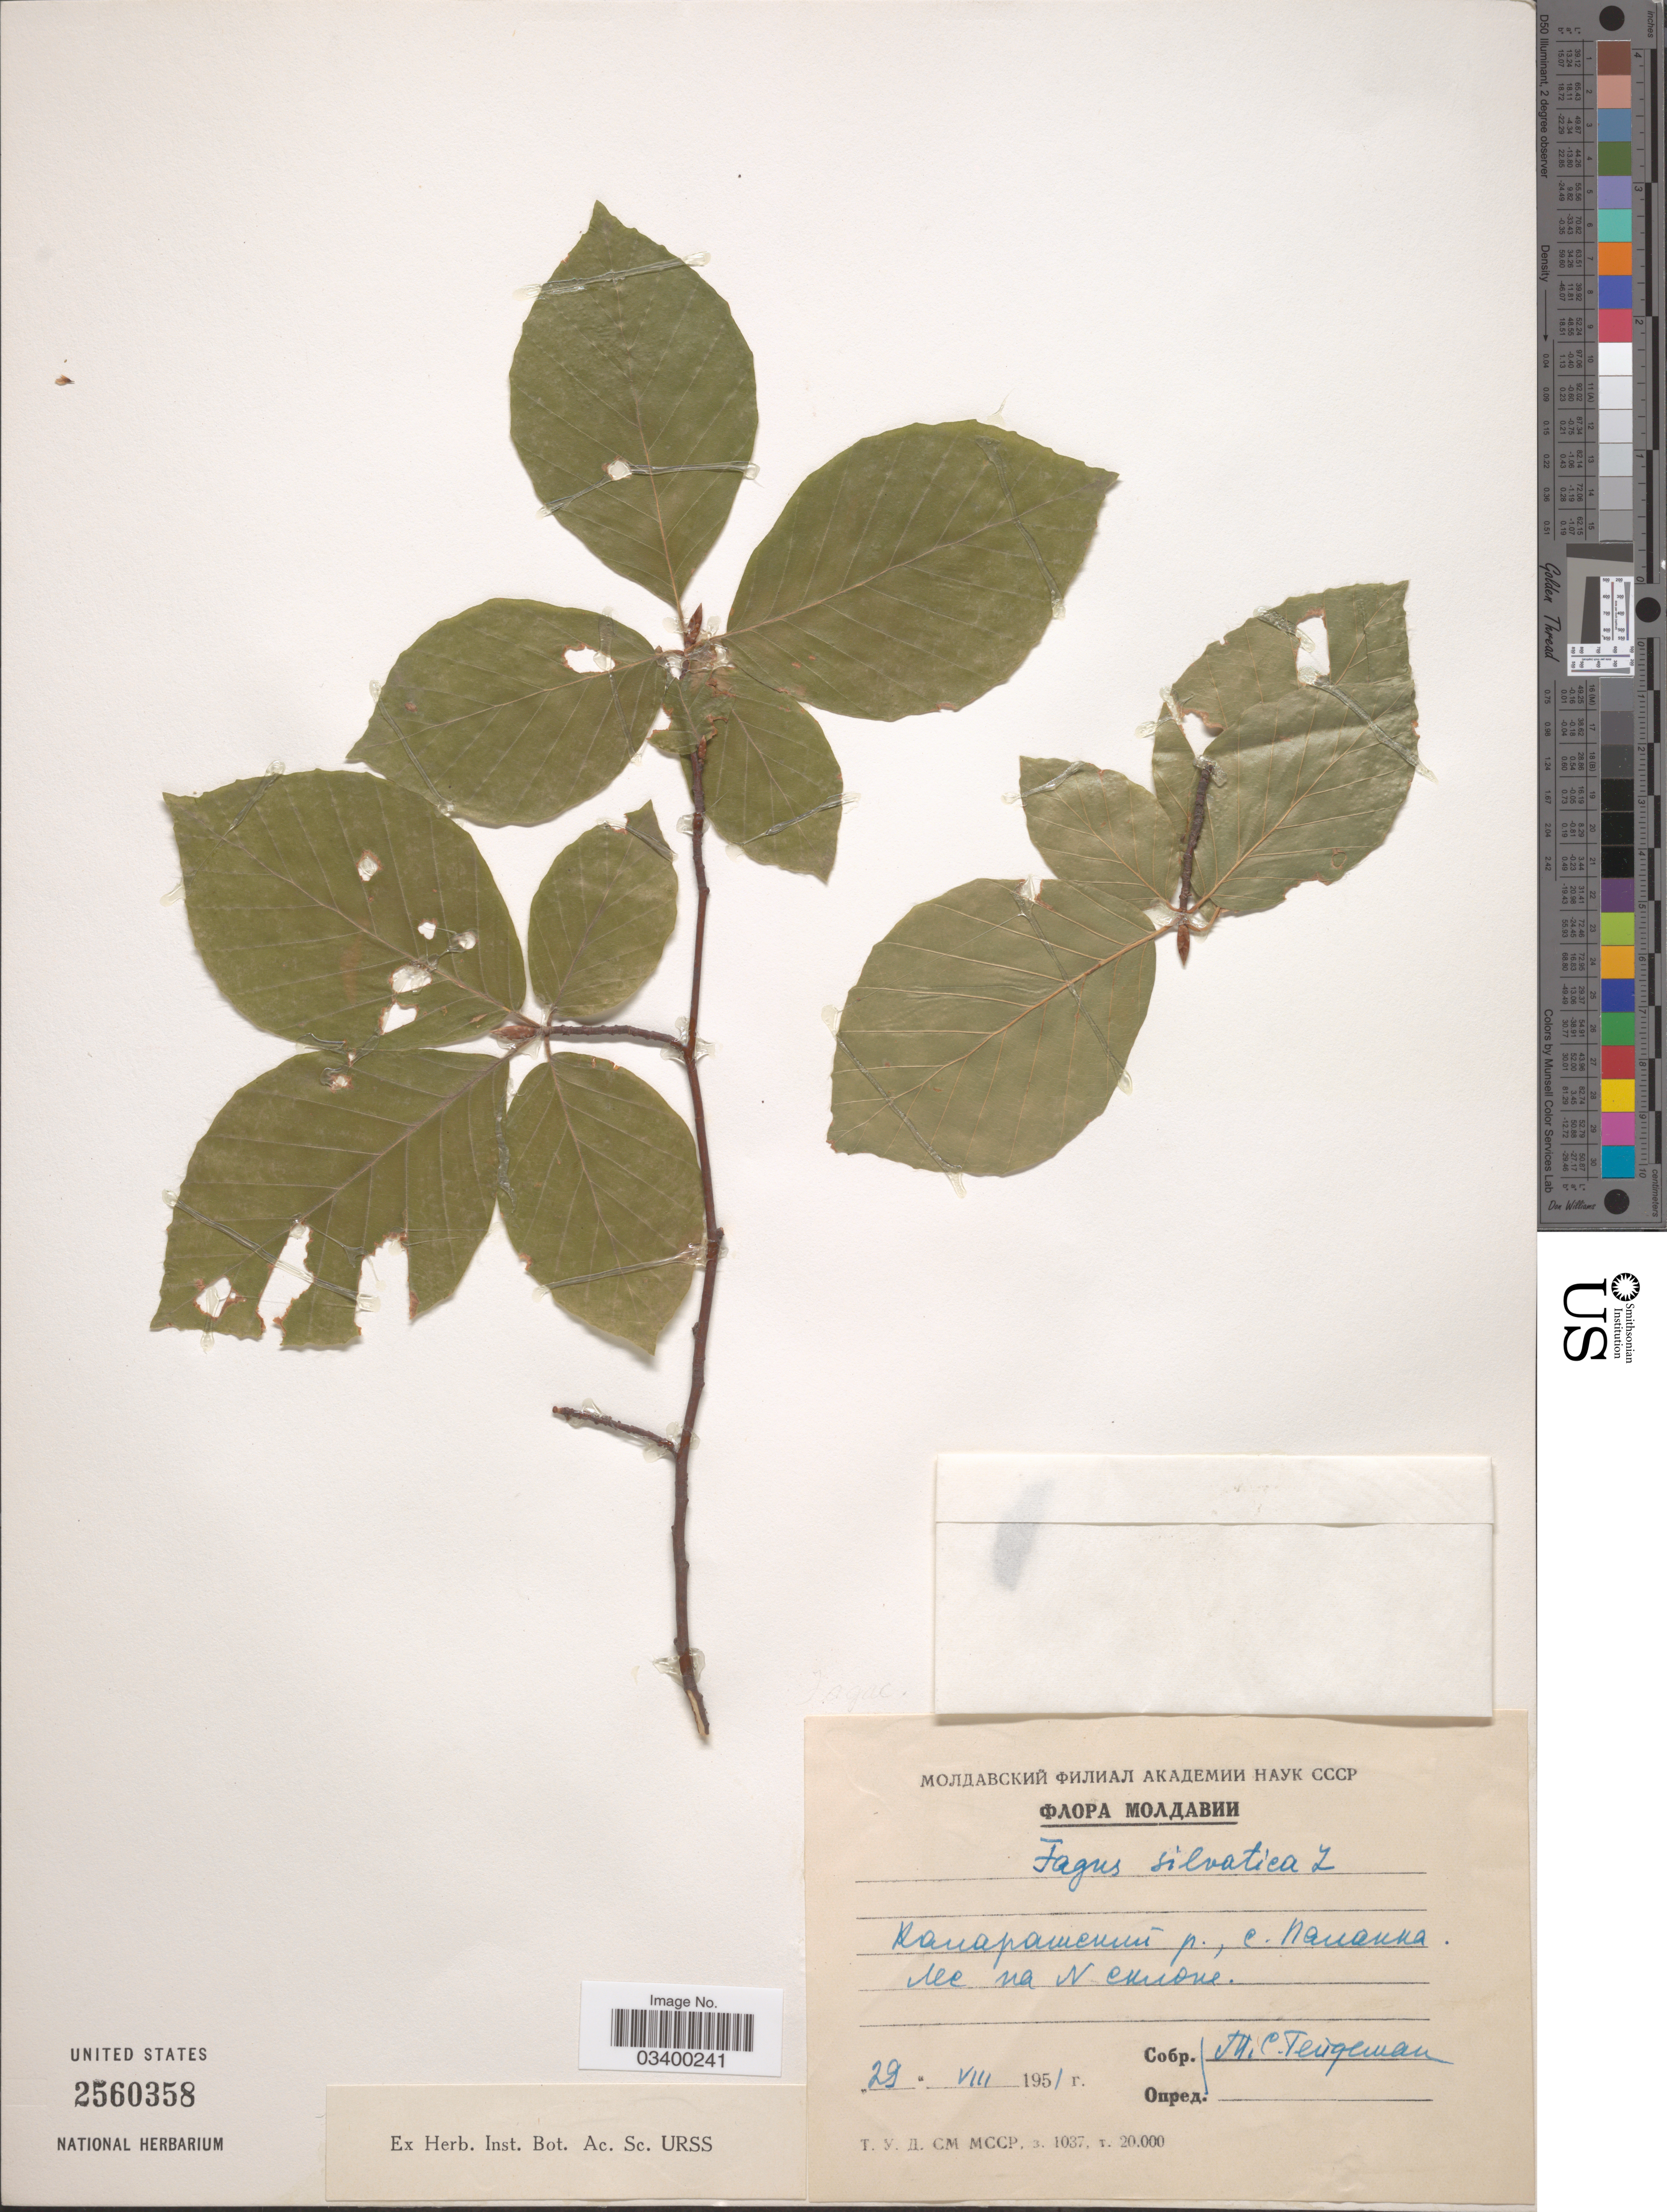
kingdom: Plantae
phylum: Tracheophyta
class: Magnoliopsida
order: Fagales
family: Fagaceae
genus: Fagus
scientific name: Fagus sylvatica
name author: L.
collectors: T. Teideman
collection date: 1951-08-29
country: Moldova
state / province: Calarasi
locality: Village Palanka.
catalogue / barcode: US 2560358